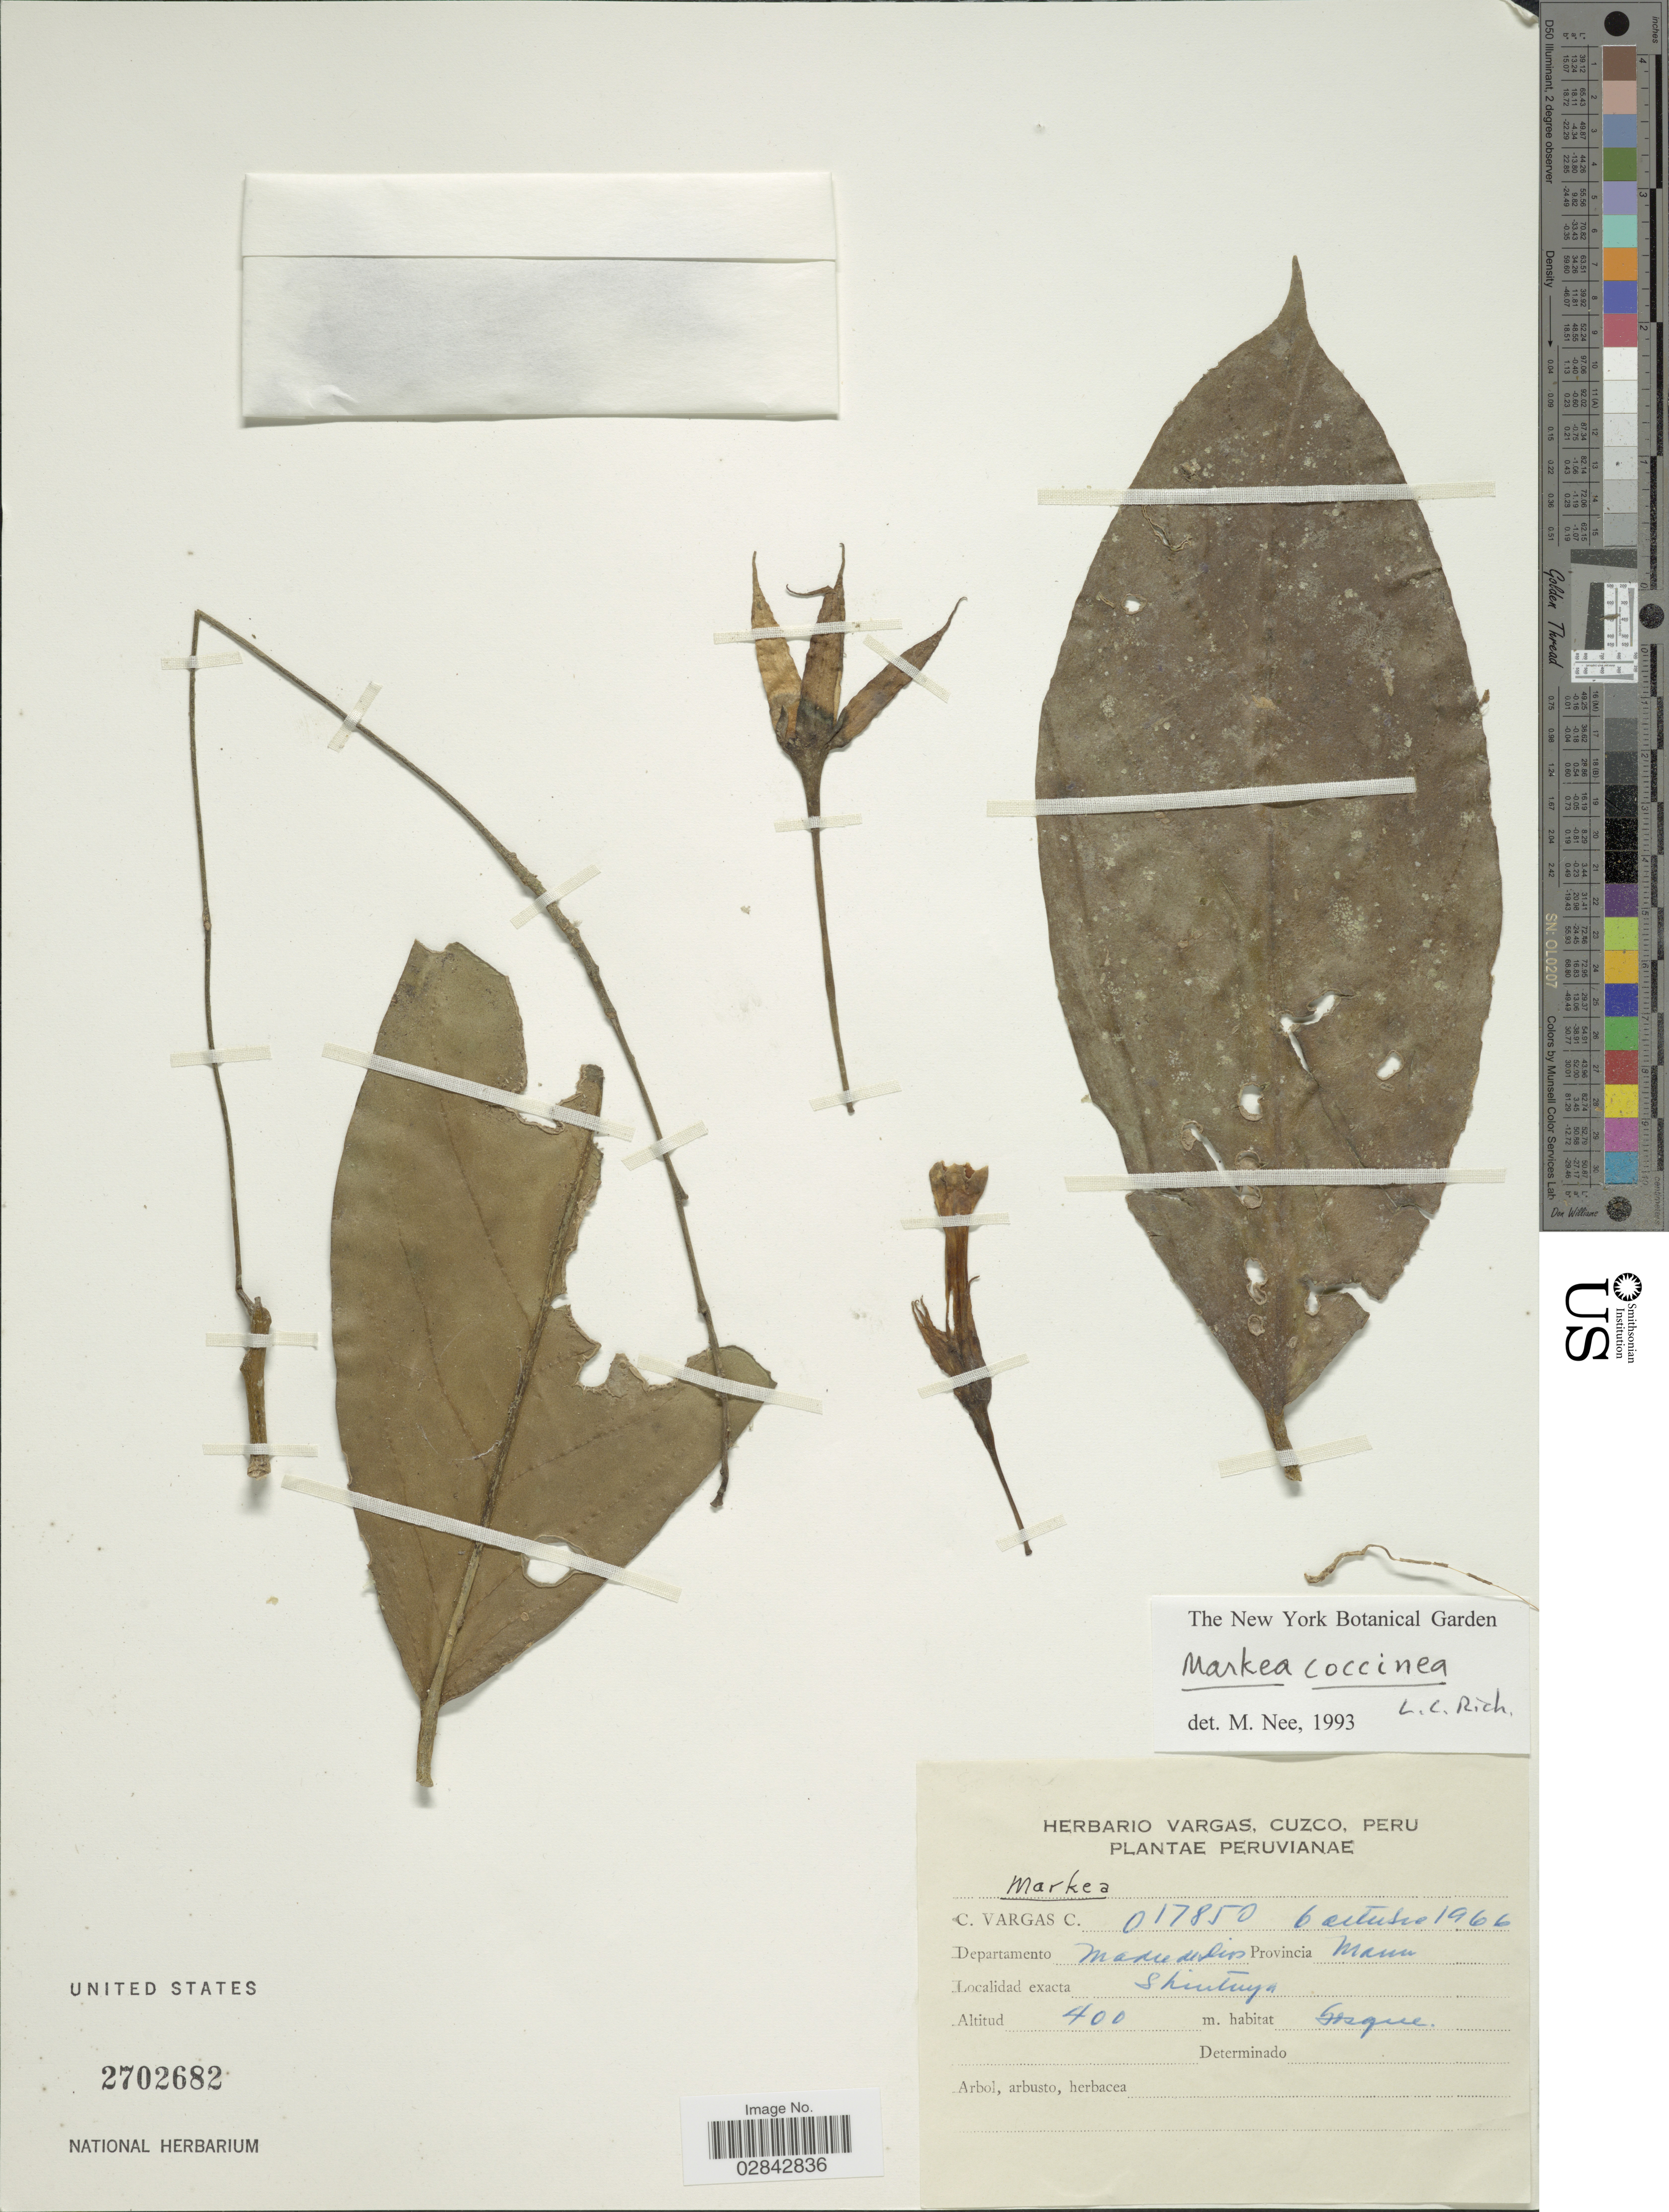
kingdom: Plantae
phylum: Tracheophyta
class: Magnoliopsida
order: Solanales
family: Solanaceae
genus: Markea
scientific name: Markea coccinea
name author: Rich.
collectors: C. Vargas Calderón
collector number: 017850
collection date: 1966-10-06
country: Peru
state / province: Madre de Dios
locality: Departamento Madre de Dios. Provincia Manu. Shintuya.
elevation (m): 400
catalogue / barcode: US 2702682